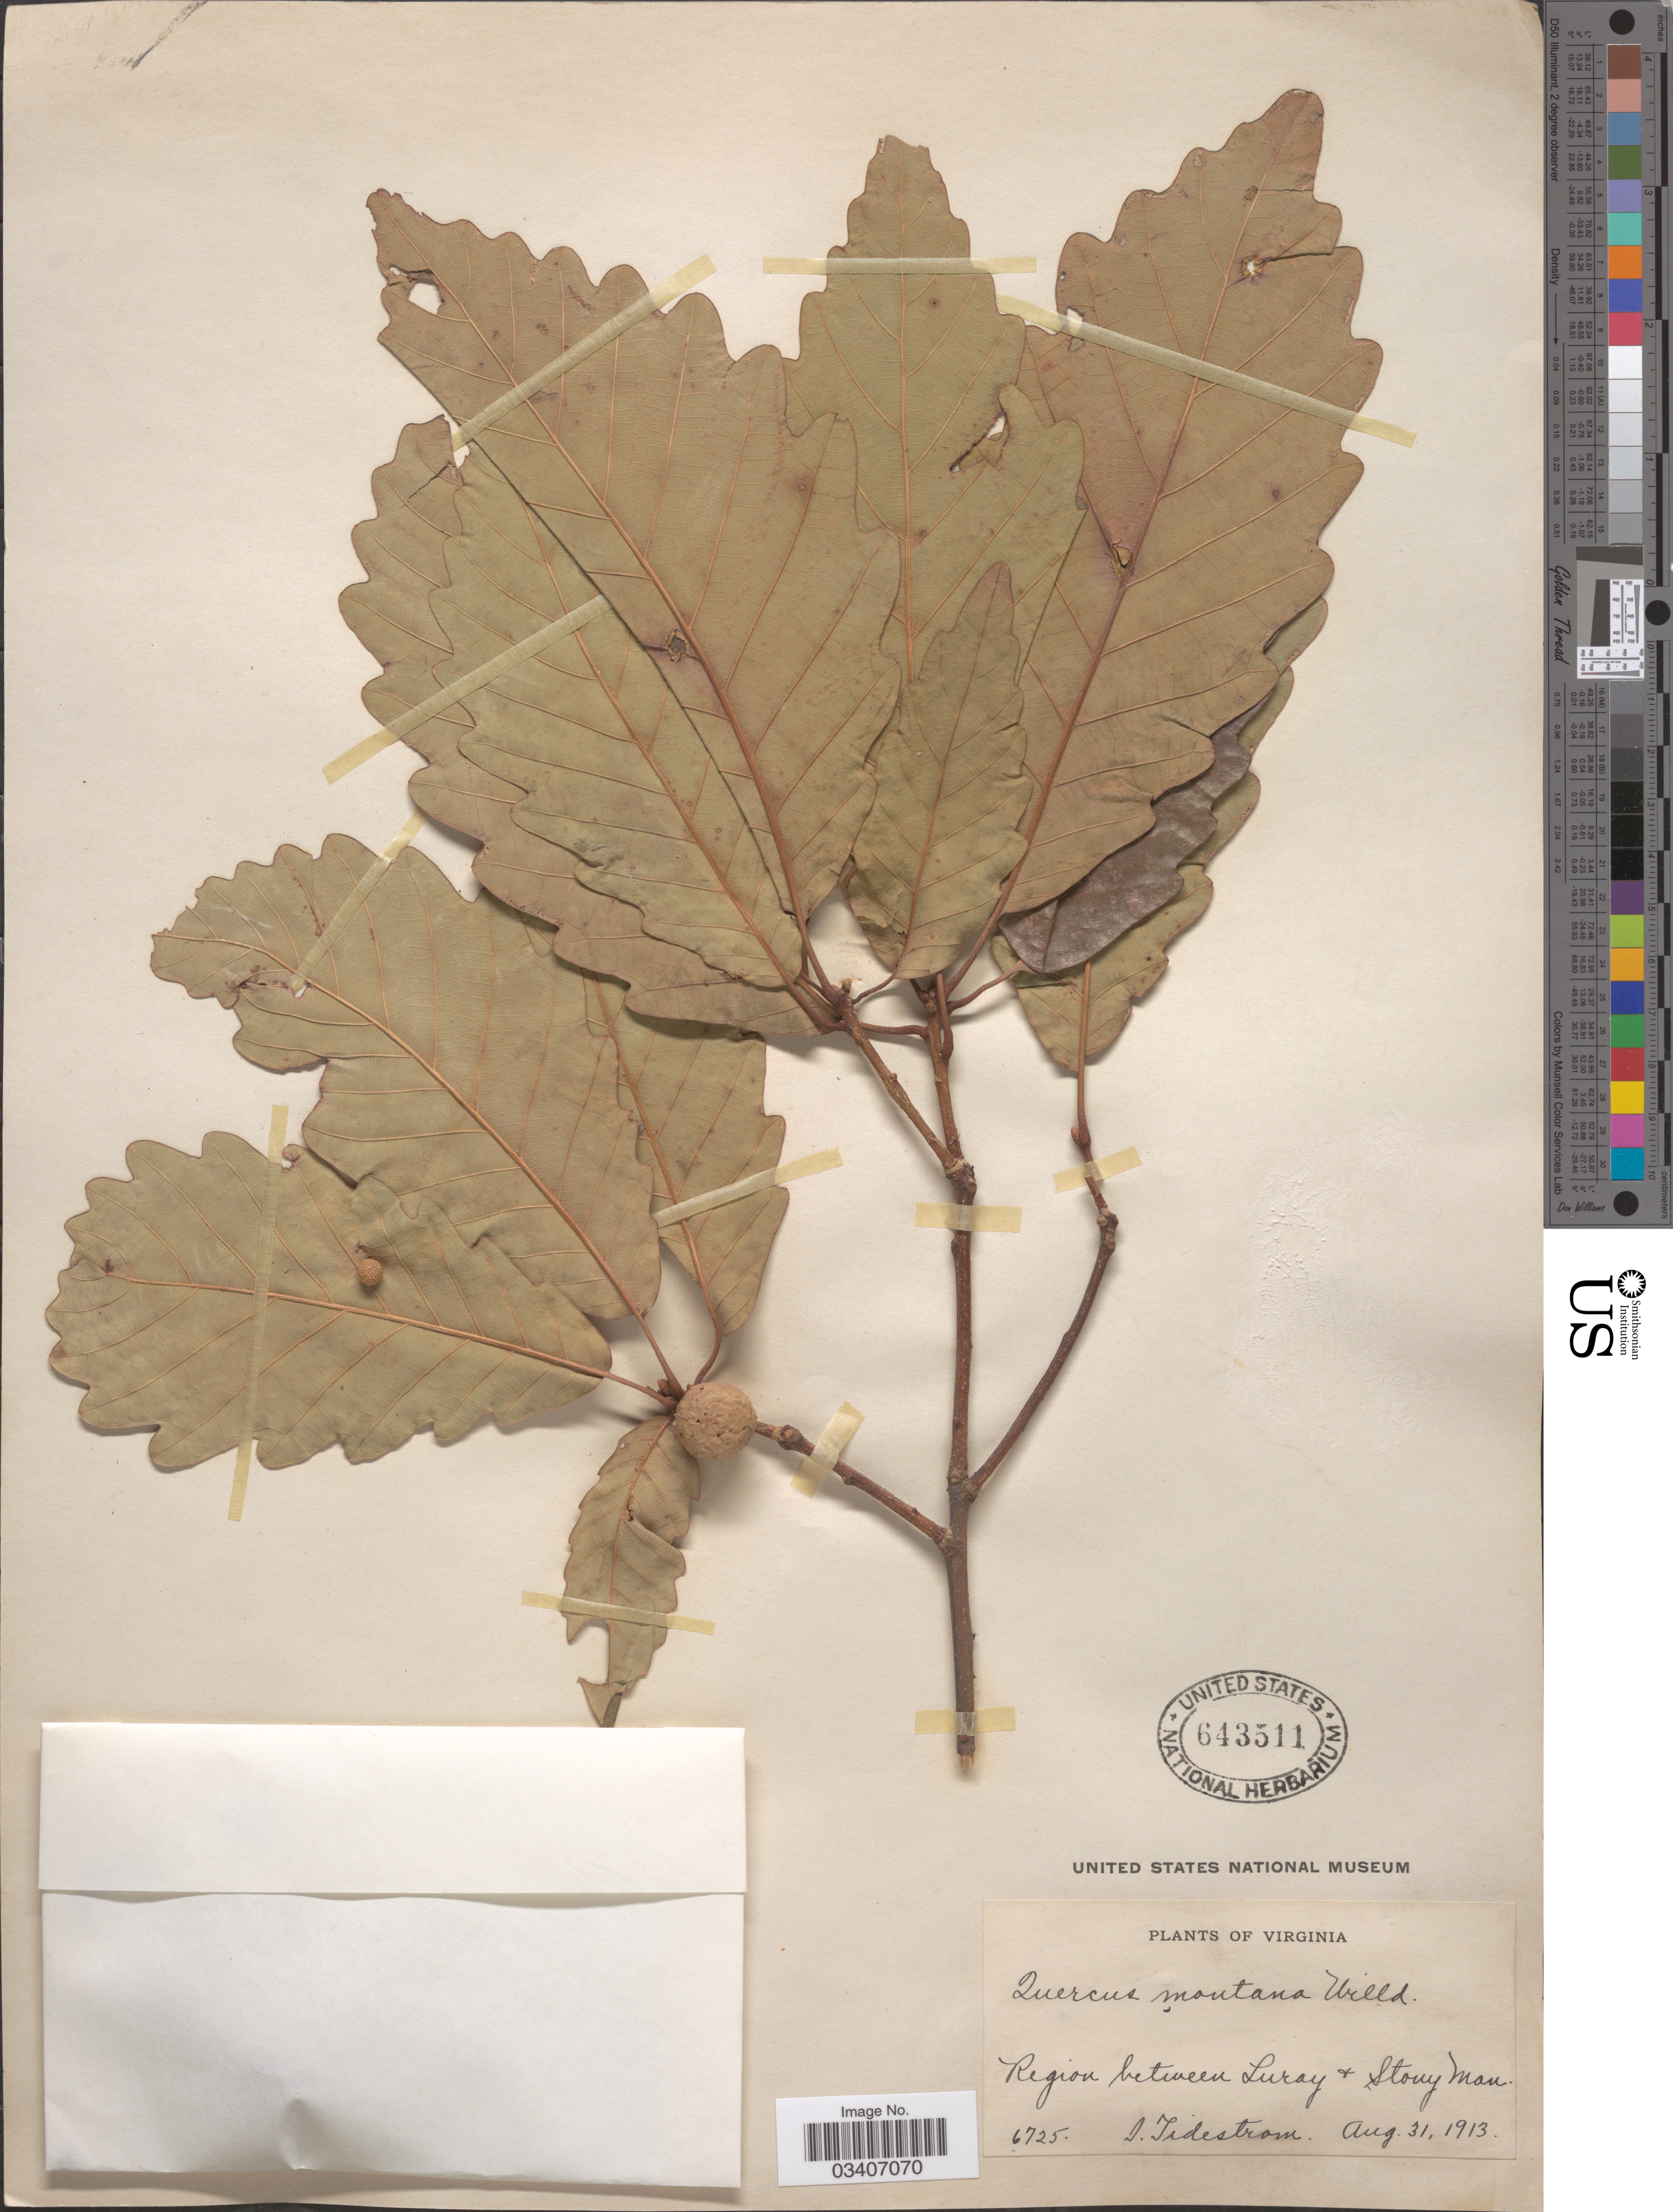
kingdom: Plantae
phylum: Tracheophyta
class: Magnoliopsida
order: Fagales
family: Fagaceae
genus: Quercus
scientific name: Quercus montana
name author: Willd.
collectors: I. F. Tidestrom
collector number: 6725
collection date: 1913-08-31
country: United States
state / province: Virginia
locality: Region between Luray & Stony Man.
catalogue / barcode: US 643511